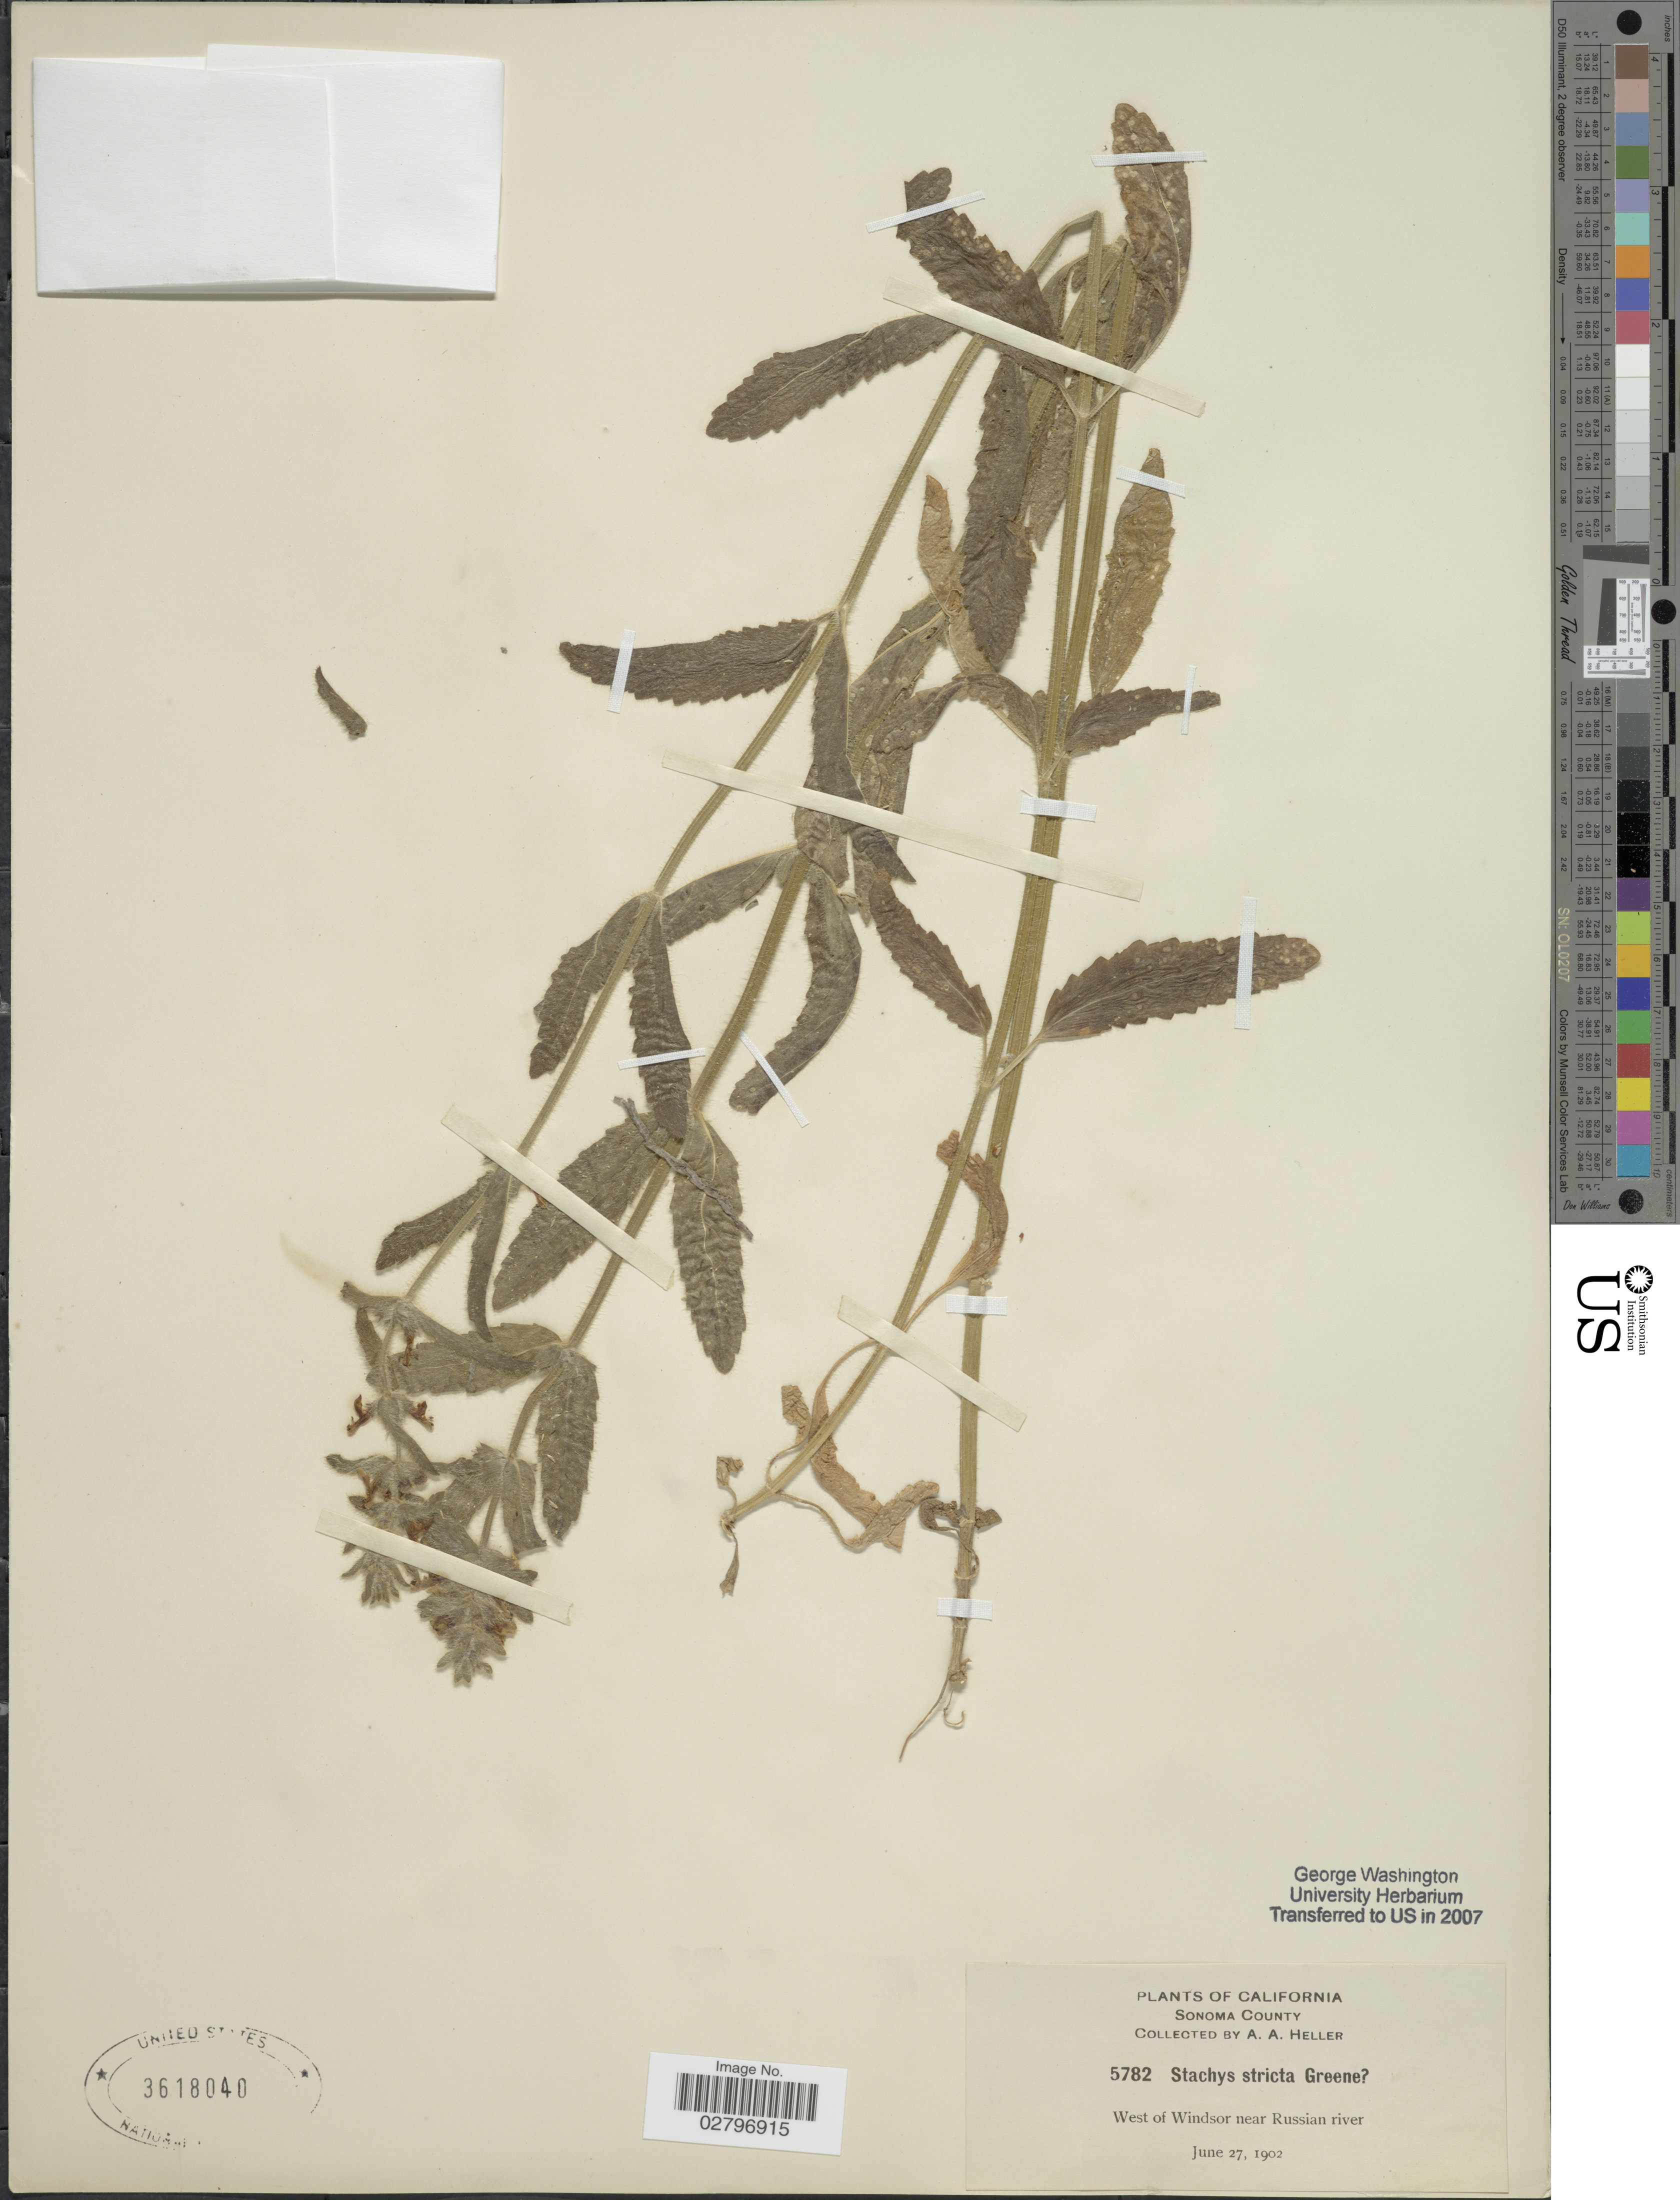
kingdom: Plantae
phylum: Tracheophyta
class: Magnoliopsida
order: Lamiales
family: Lamiaceae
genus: Stachys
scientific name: Stachys stricta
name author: Greene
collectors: A. A. Heller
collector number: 5782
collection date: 1902-06-27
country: United States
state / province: California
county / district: Sonoma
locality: Sonoma County, West of Windsor near Russian river.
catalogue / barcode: US 3618040